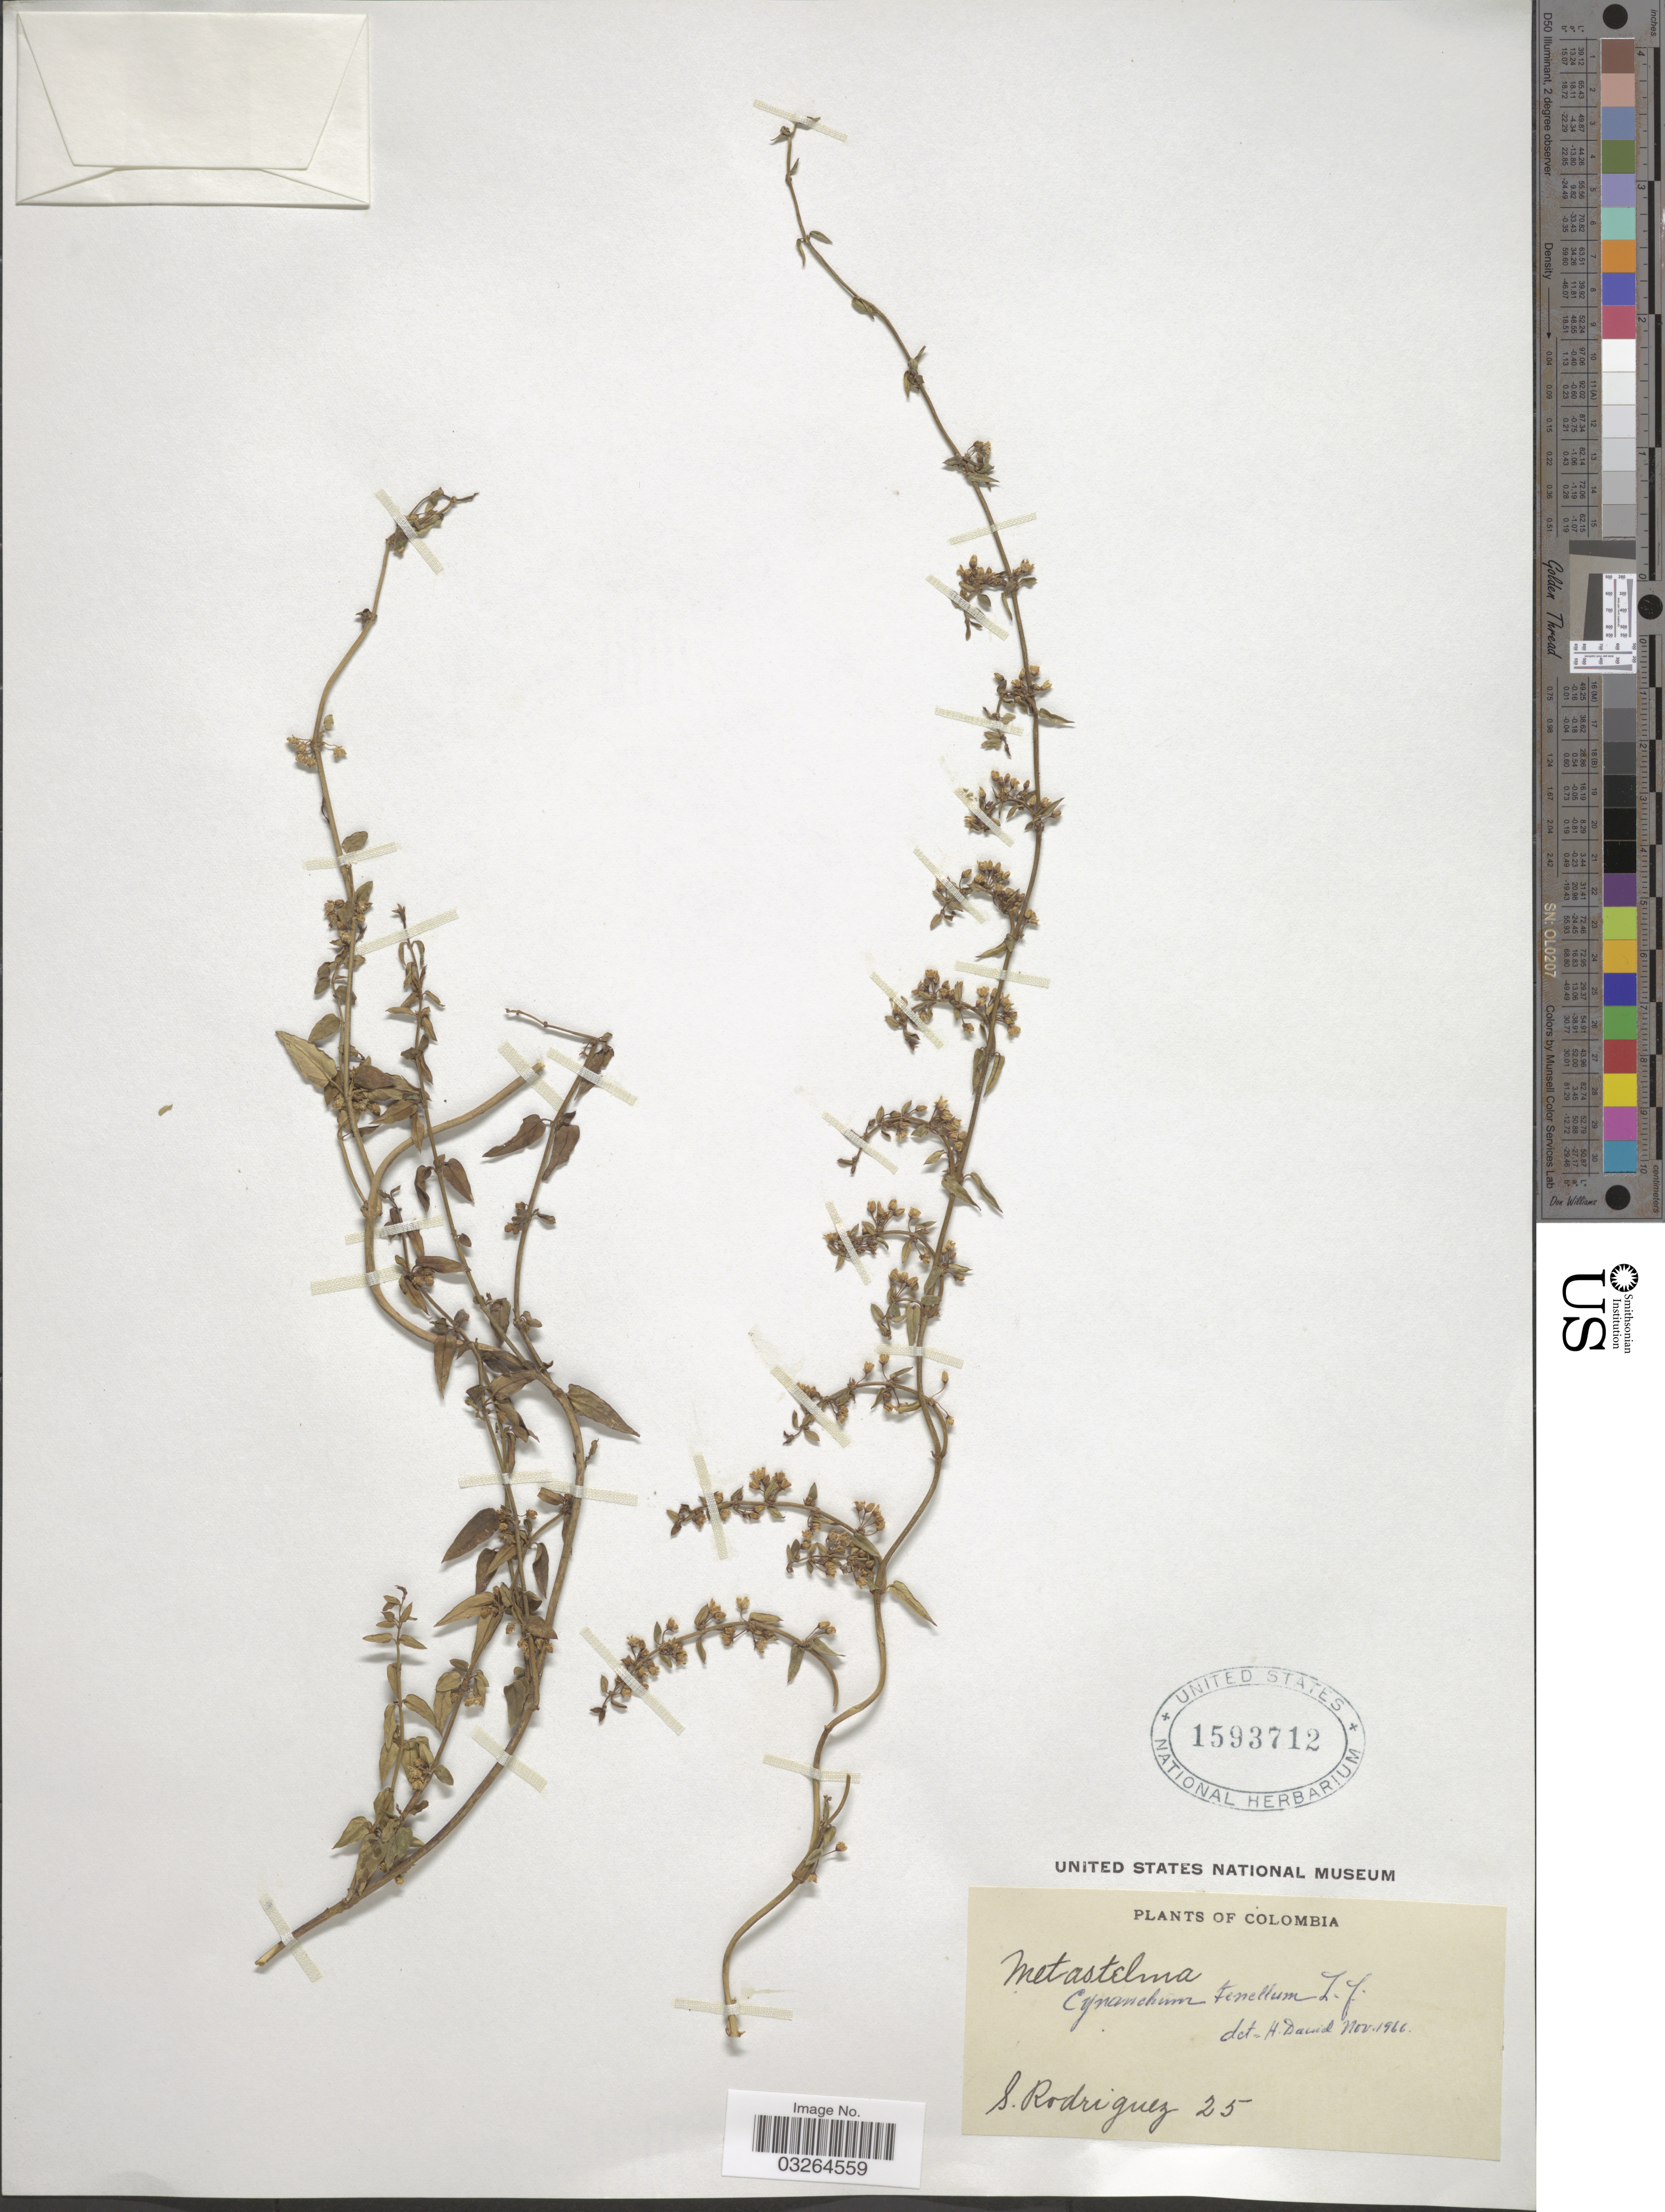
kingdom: Plantae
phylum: Tracheophyta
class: Magnoliopsida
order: Gentianales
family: Apocynaceae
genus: Scyphostelma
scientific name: Scyphostelma sp.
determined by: Liede-Schumann, Sigrid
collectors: S. Rodriguez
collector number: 25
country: Colombia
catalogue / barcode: US 1593712